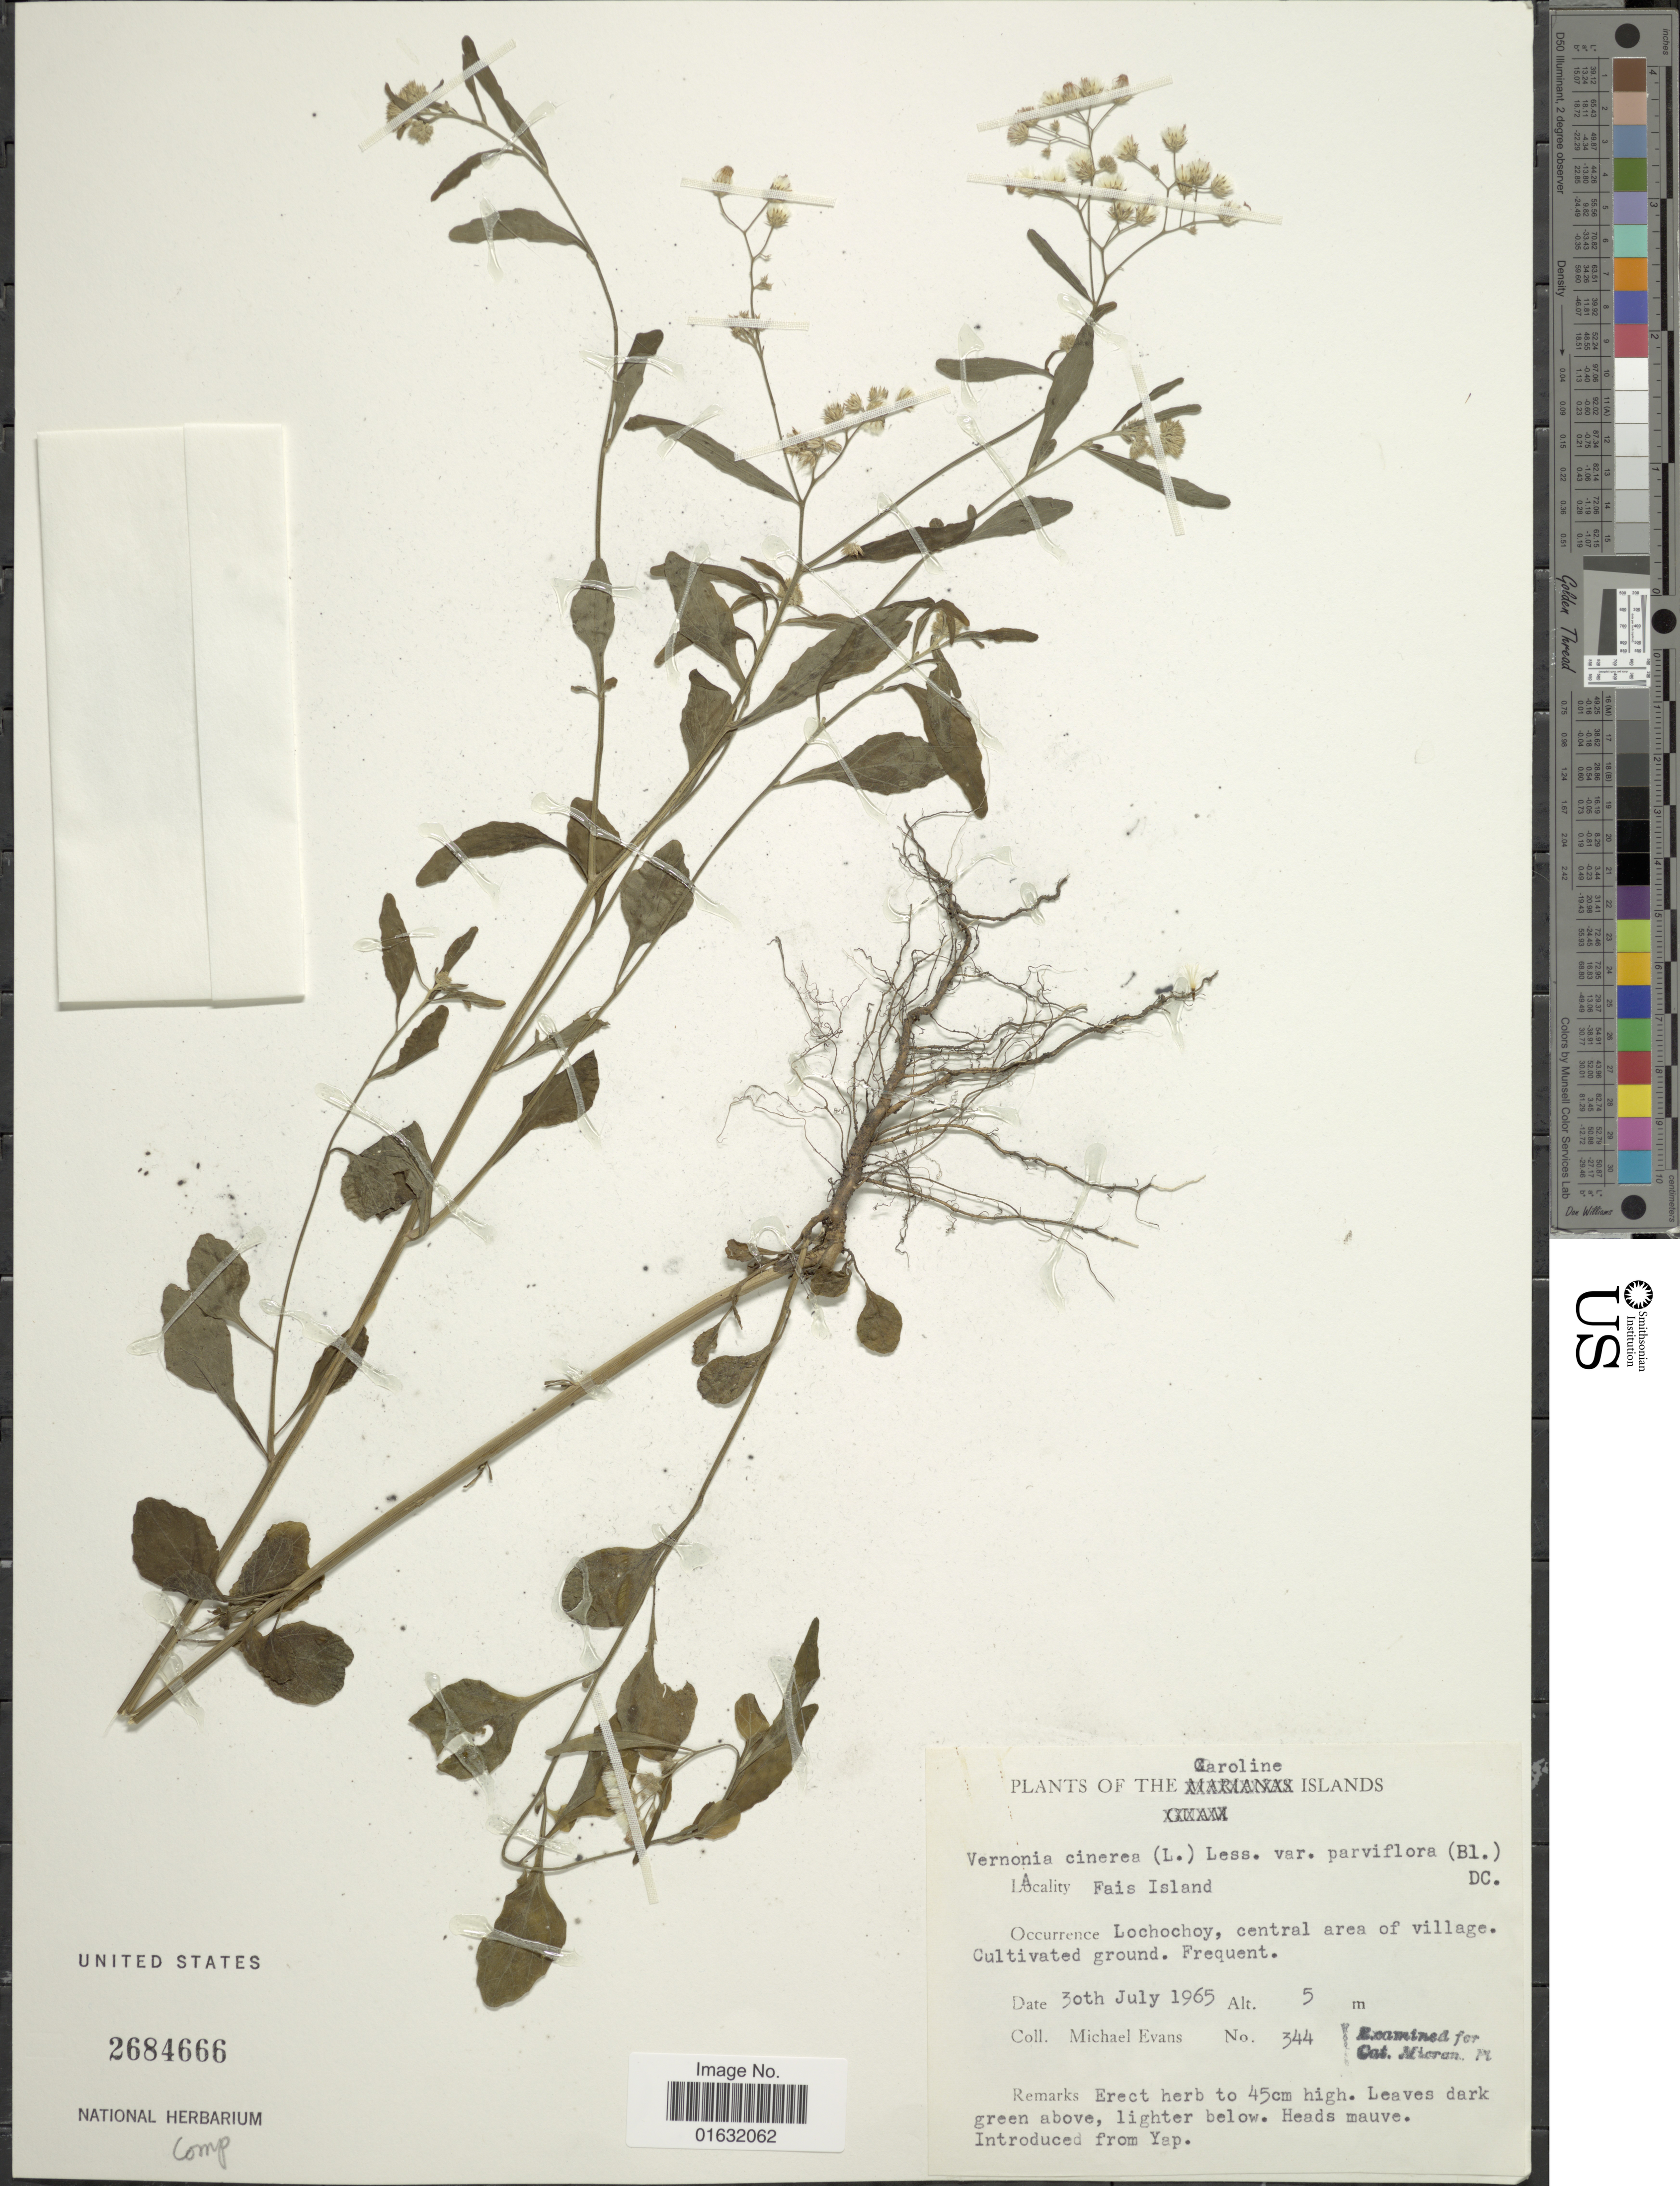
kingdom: Plantae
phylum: Tracheophyta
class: Magnoliopsida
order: Asterales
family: Asteraceae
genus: Cyanthillium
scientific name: Cyanthillium cinereum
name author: (L.) H. Rob.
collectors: M. Evans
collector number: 344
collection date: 1965-07-30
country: Micronesia, Federated States of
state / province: Yap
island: Fais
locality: The Caroline Islands, Fais Island.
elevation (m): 5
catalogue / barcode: US 2684666